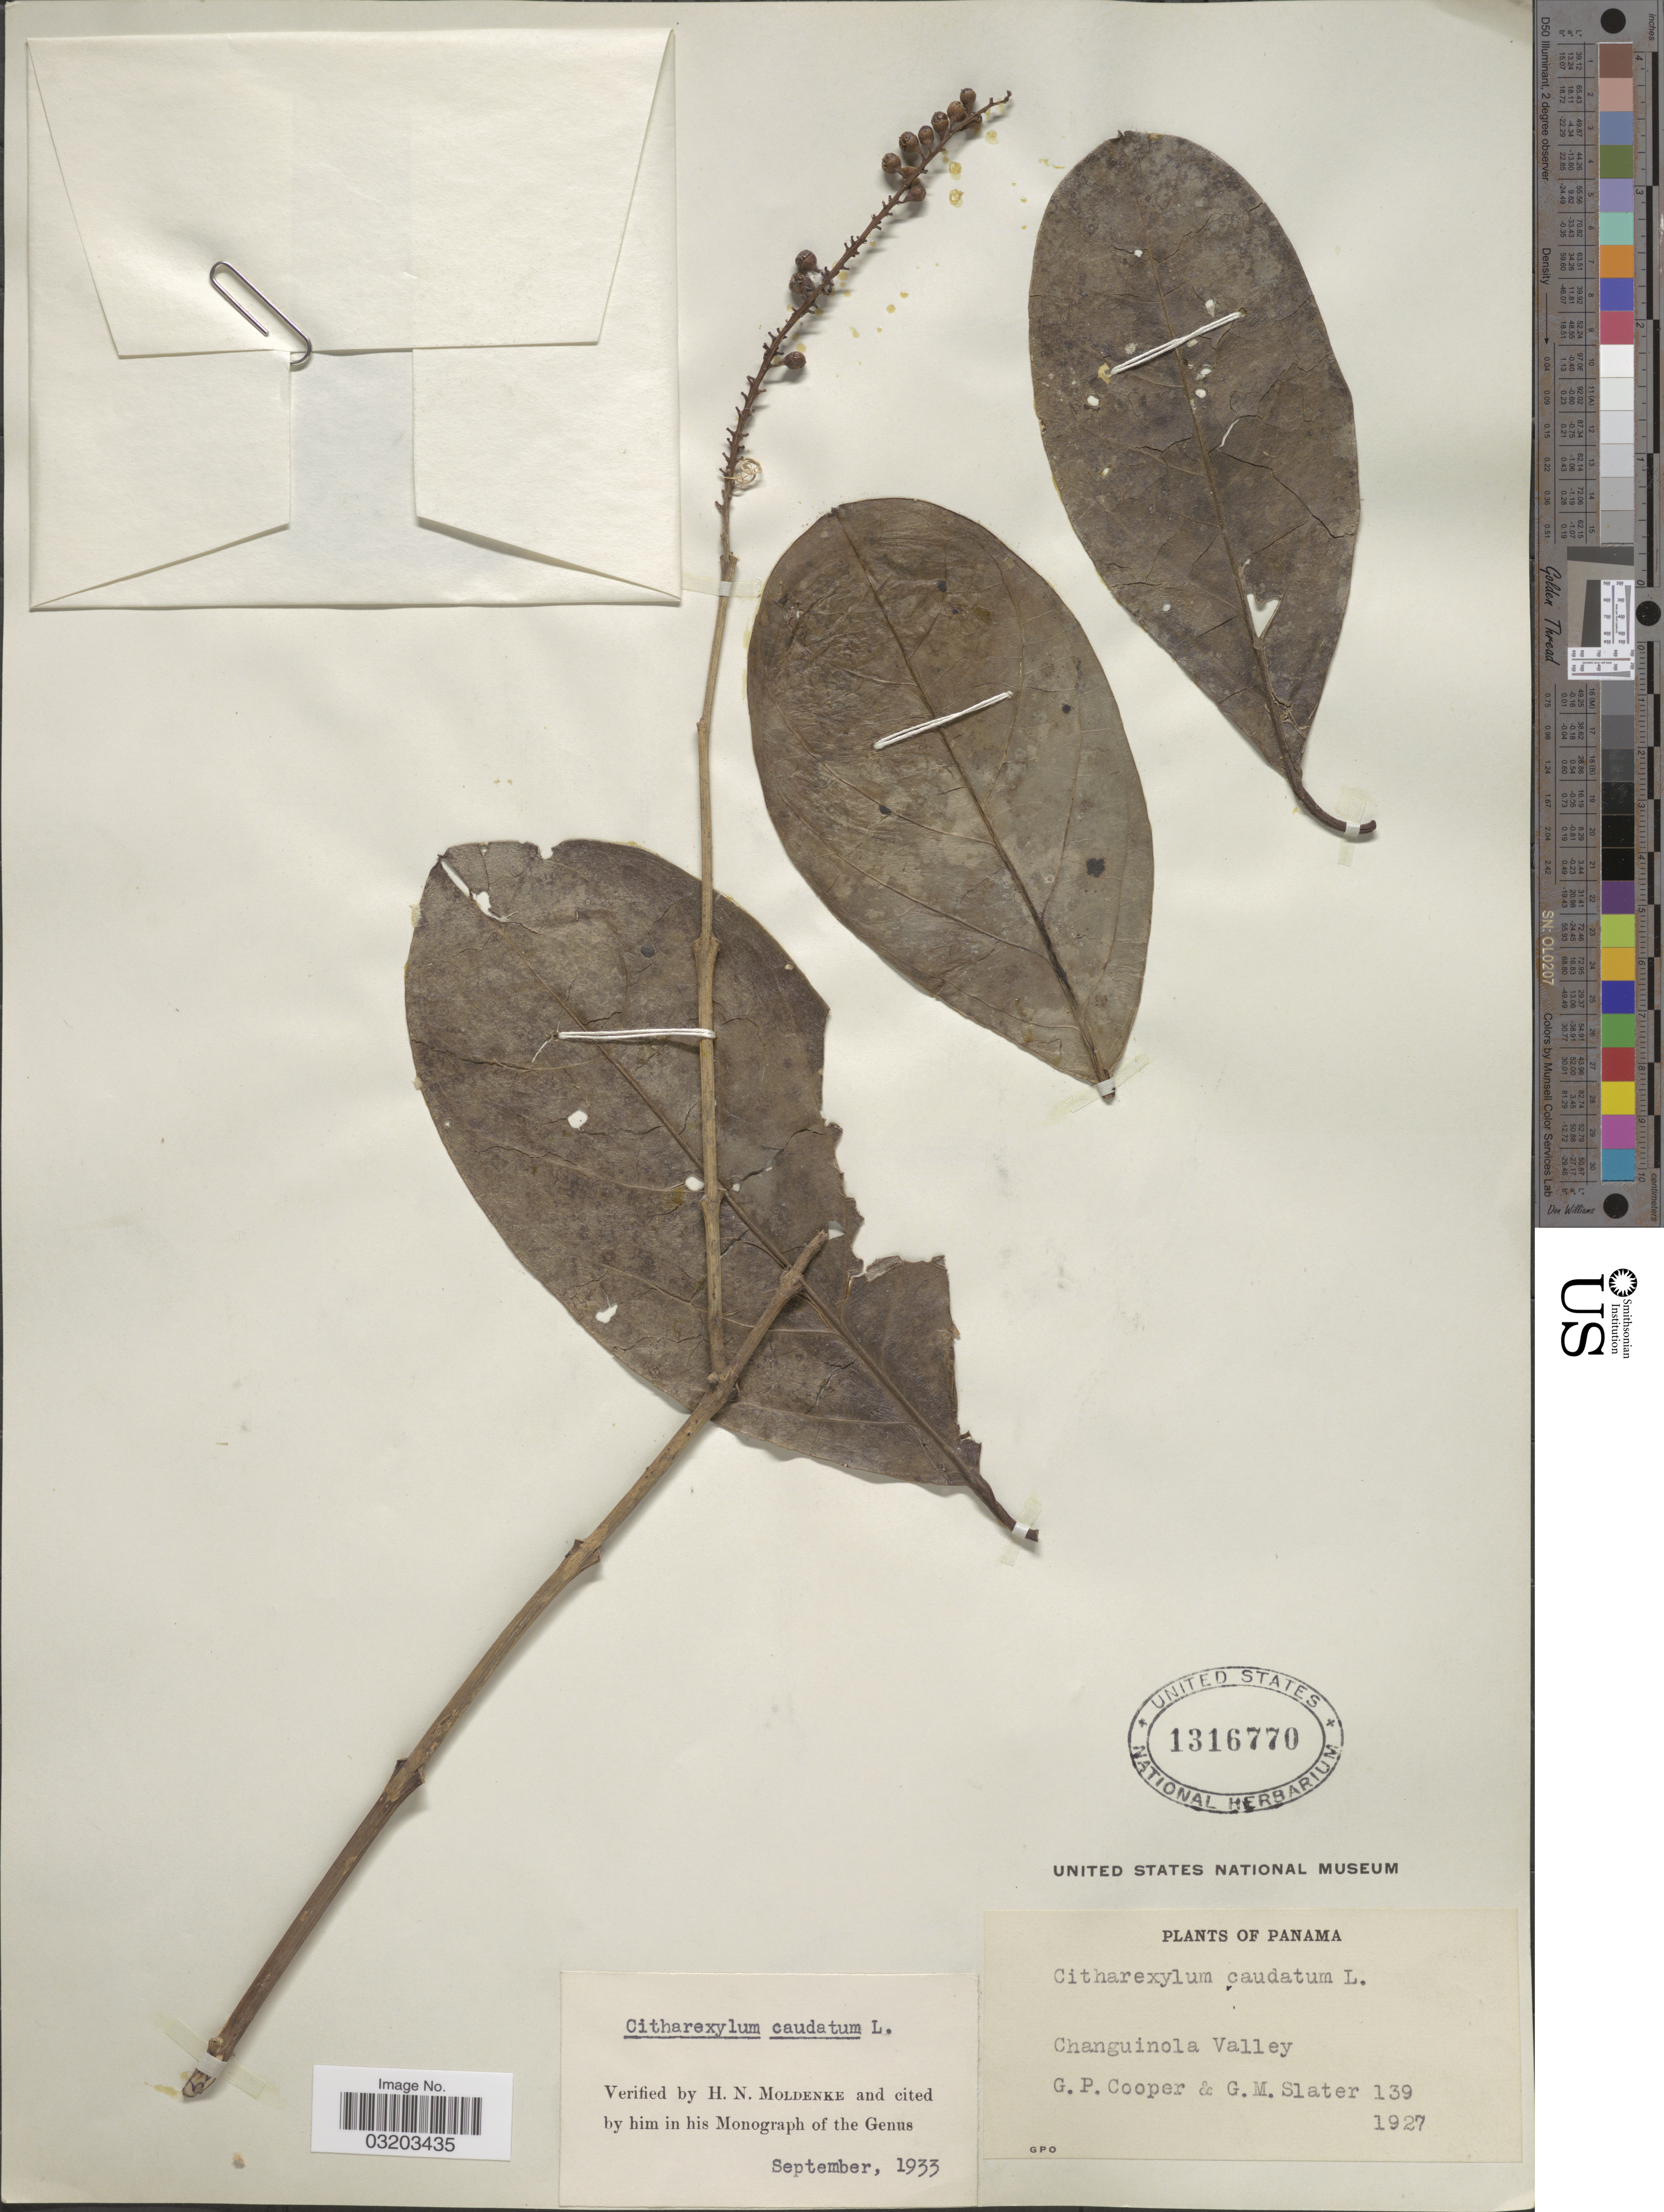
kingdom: Plantae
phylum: Tracheophyta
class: Magnoliopsida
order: Lamiales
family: Verbenaceae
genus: Citharexylum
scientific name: Citharexylum caudatum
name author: L.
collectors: G. Cooper & G. Slater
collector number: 139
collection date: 1927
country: Panama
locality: Changuinola Valley.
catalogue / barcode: US 1316770